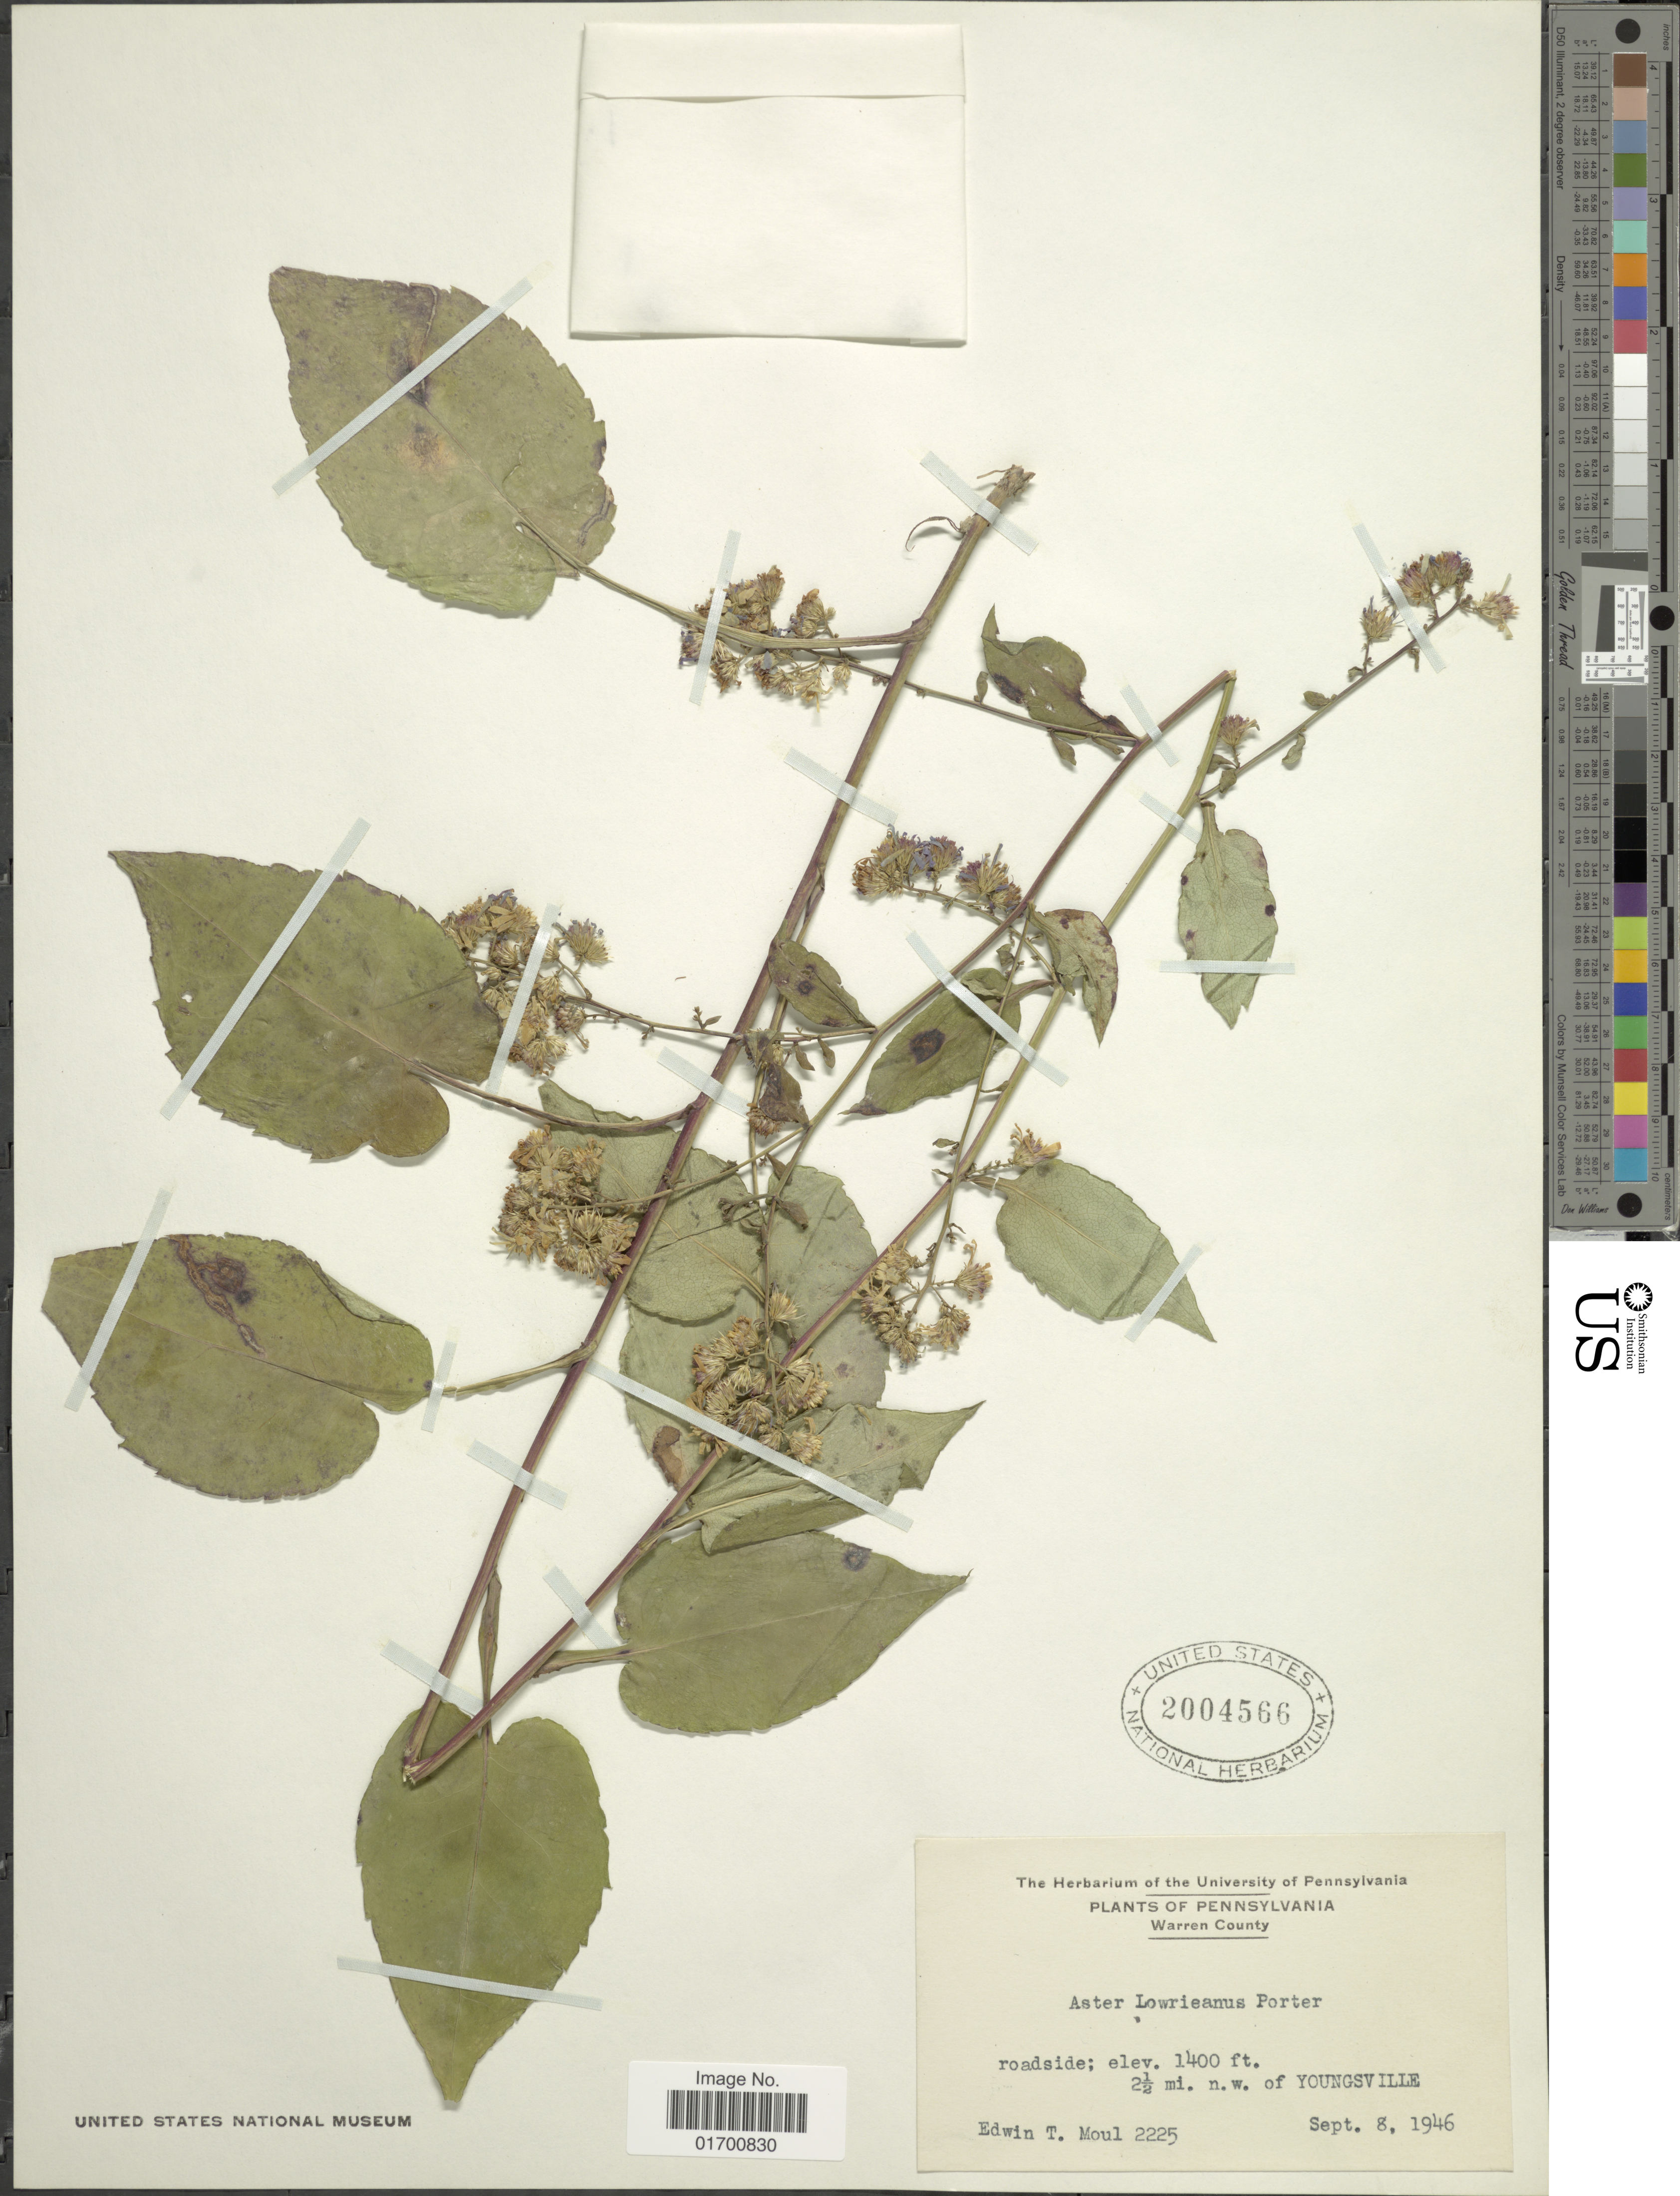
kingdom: Plantae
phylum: Tracheophyta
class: Magnoliopsida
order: Asterales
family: Asteraceae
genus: Symphyotrichum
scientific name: Symphyotrichum lowrieanum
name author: (Porter) G.L. Nesom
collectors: E. T. Moul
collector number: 2225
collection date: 1946-09-08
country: United States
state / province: Pennsylvania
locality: Roadside, Warren County, roadside, 2½ mi. n.w. of Youngsville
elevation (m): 427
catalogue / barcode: US 2004566